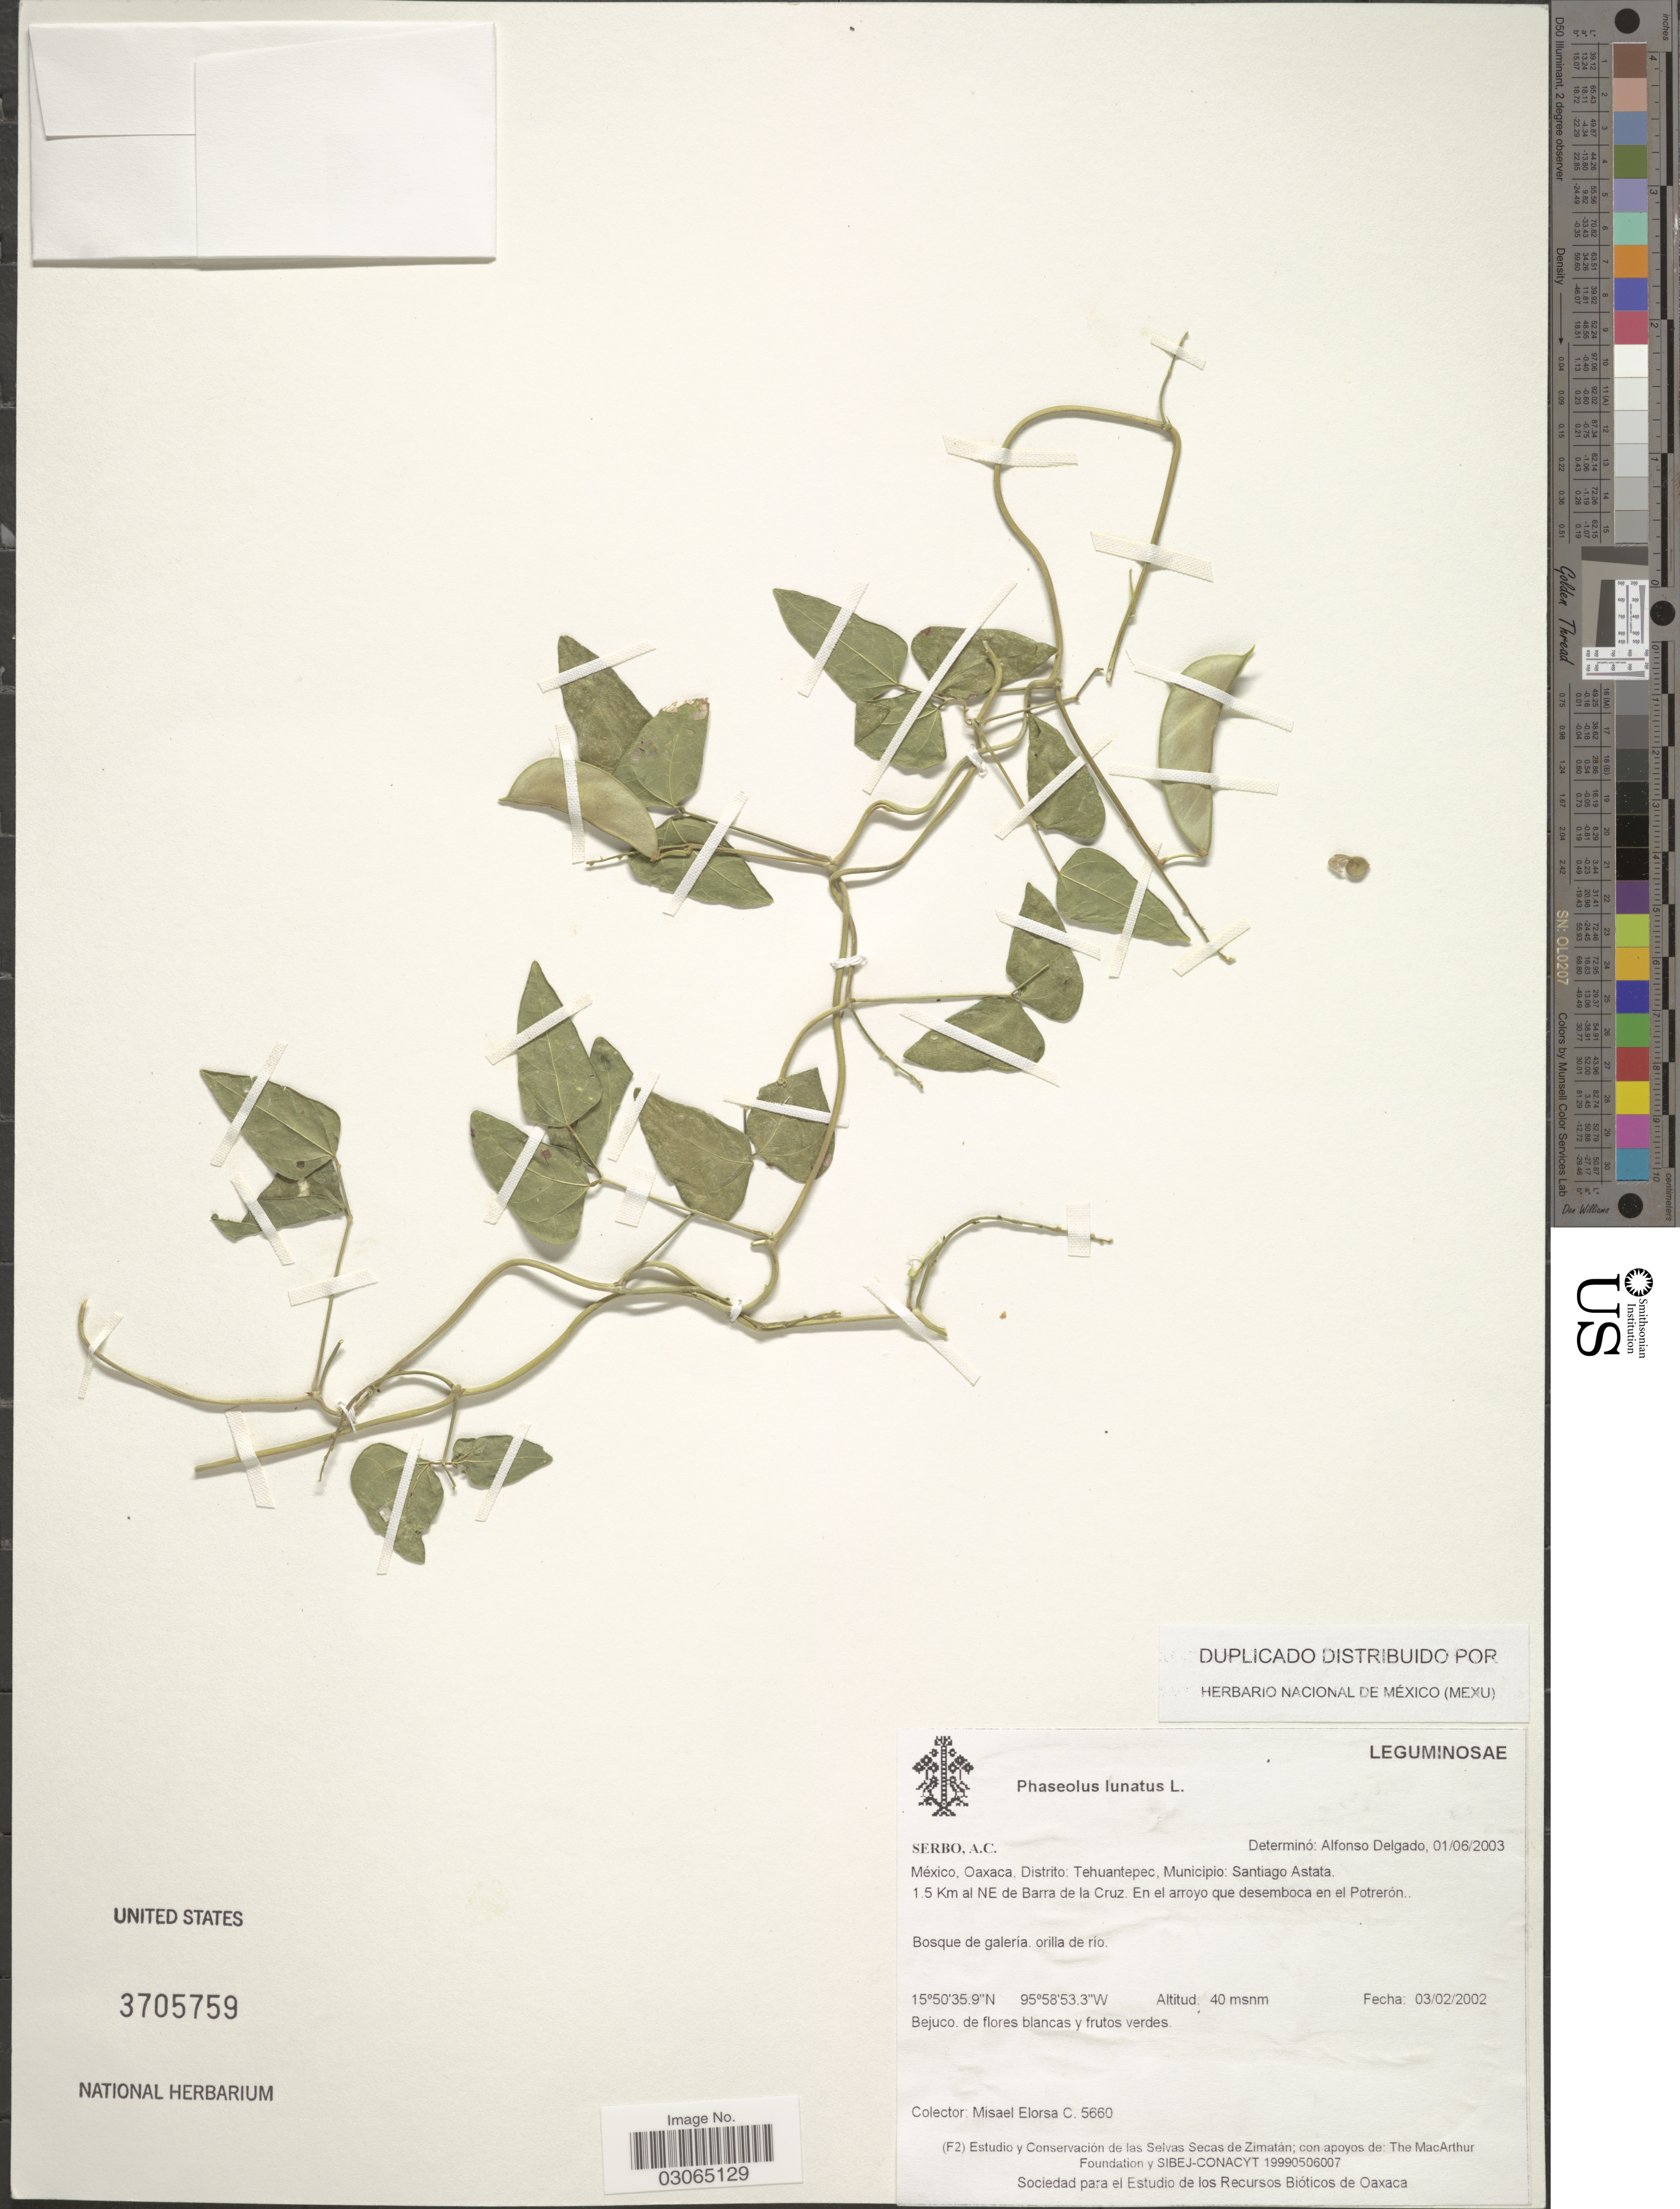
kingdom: Plantae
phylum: Tracheophyta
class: Magnoliopsida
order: Fabales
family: Fabaceae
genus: Phaseolus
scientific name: Phaseolus lunatus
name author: L.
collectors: M. Elorsa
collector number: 5660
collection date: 2002-02-03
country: Mexico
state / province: Oaxaca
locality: Distrito: Tehuantepec, Municipio: Santiago Astata. 1.5 Km al NE de Barra de la Cruz. En el arroyo que desemboca en en Potrerón.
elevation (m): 40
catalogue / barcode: US 3705759